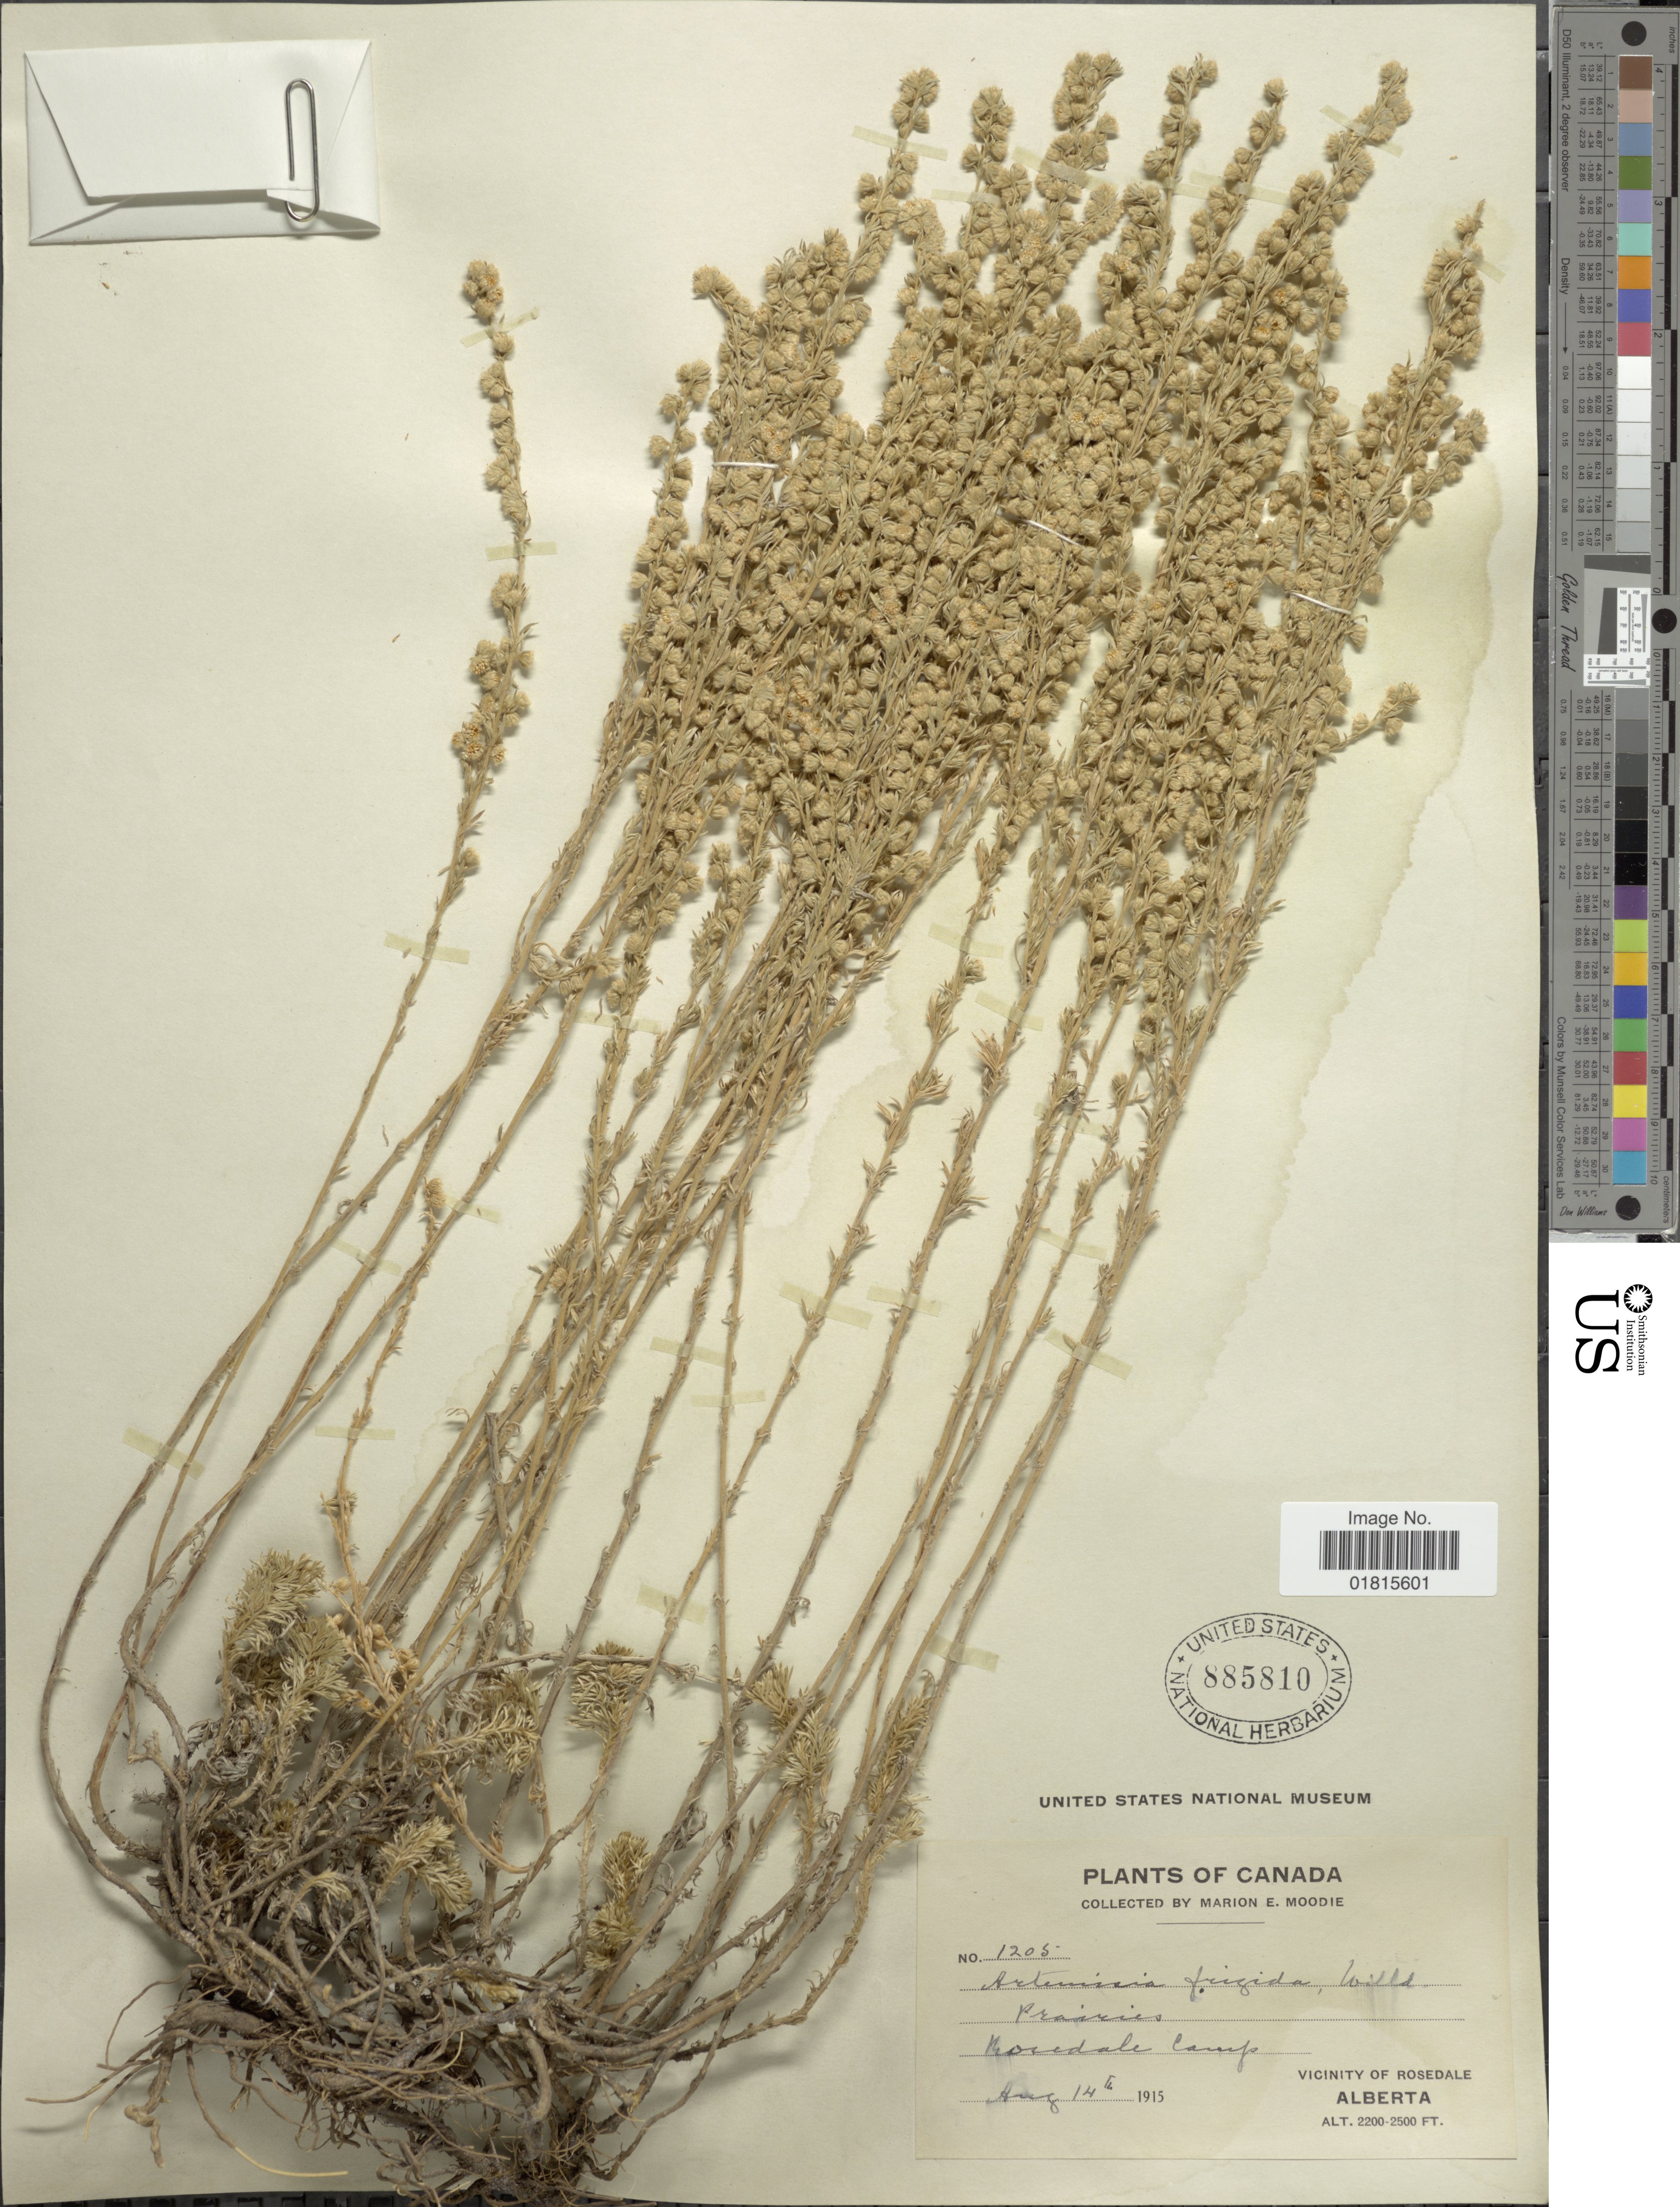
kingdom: Plantae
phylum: Tracheophyta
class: Magnoliopsida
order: Asterales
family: Asteraceae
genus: Artemisia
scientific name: Artemisia frigida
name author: Willd.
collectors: M. E. Moodie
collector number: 1205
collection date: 1915-08-14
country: Canada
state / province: Alberta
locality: Prairies, Rosedale Camp, Vicinity of Rosedale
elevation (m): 671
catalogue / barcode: US 885810